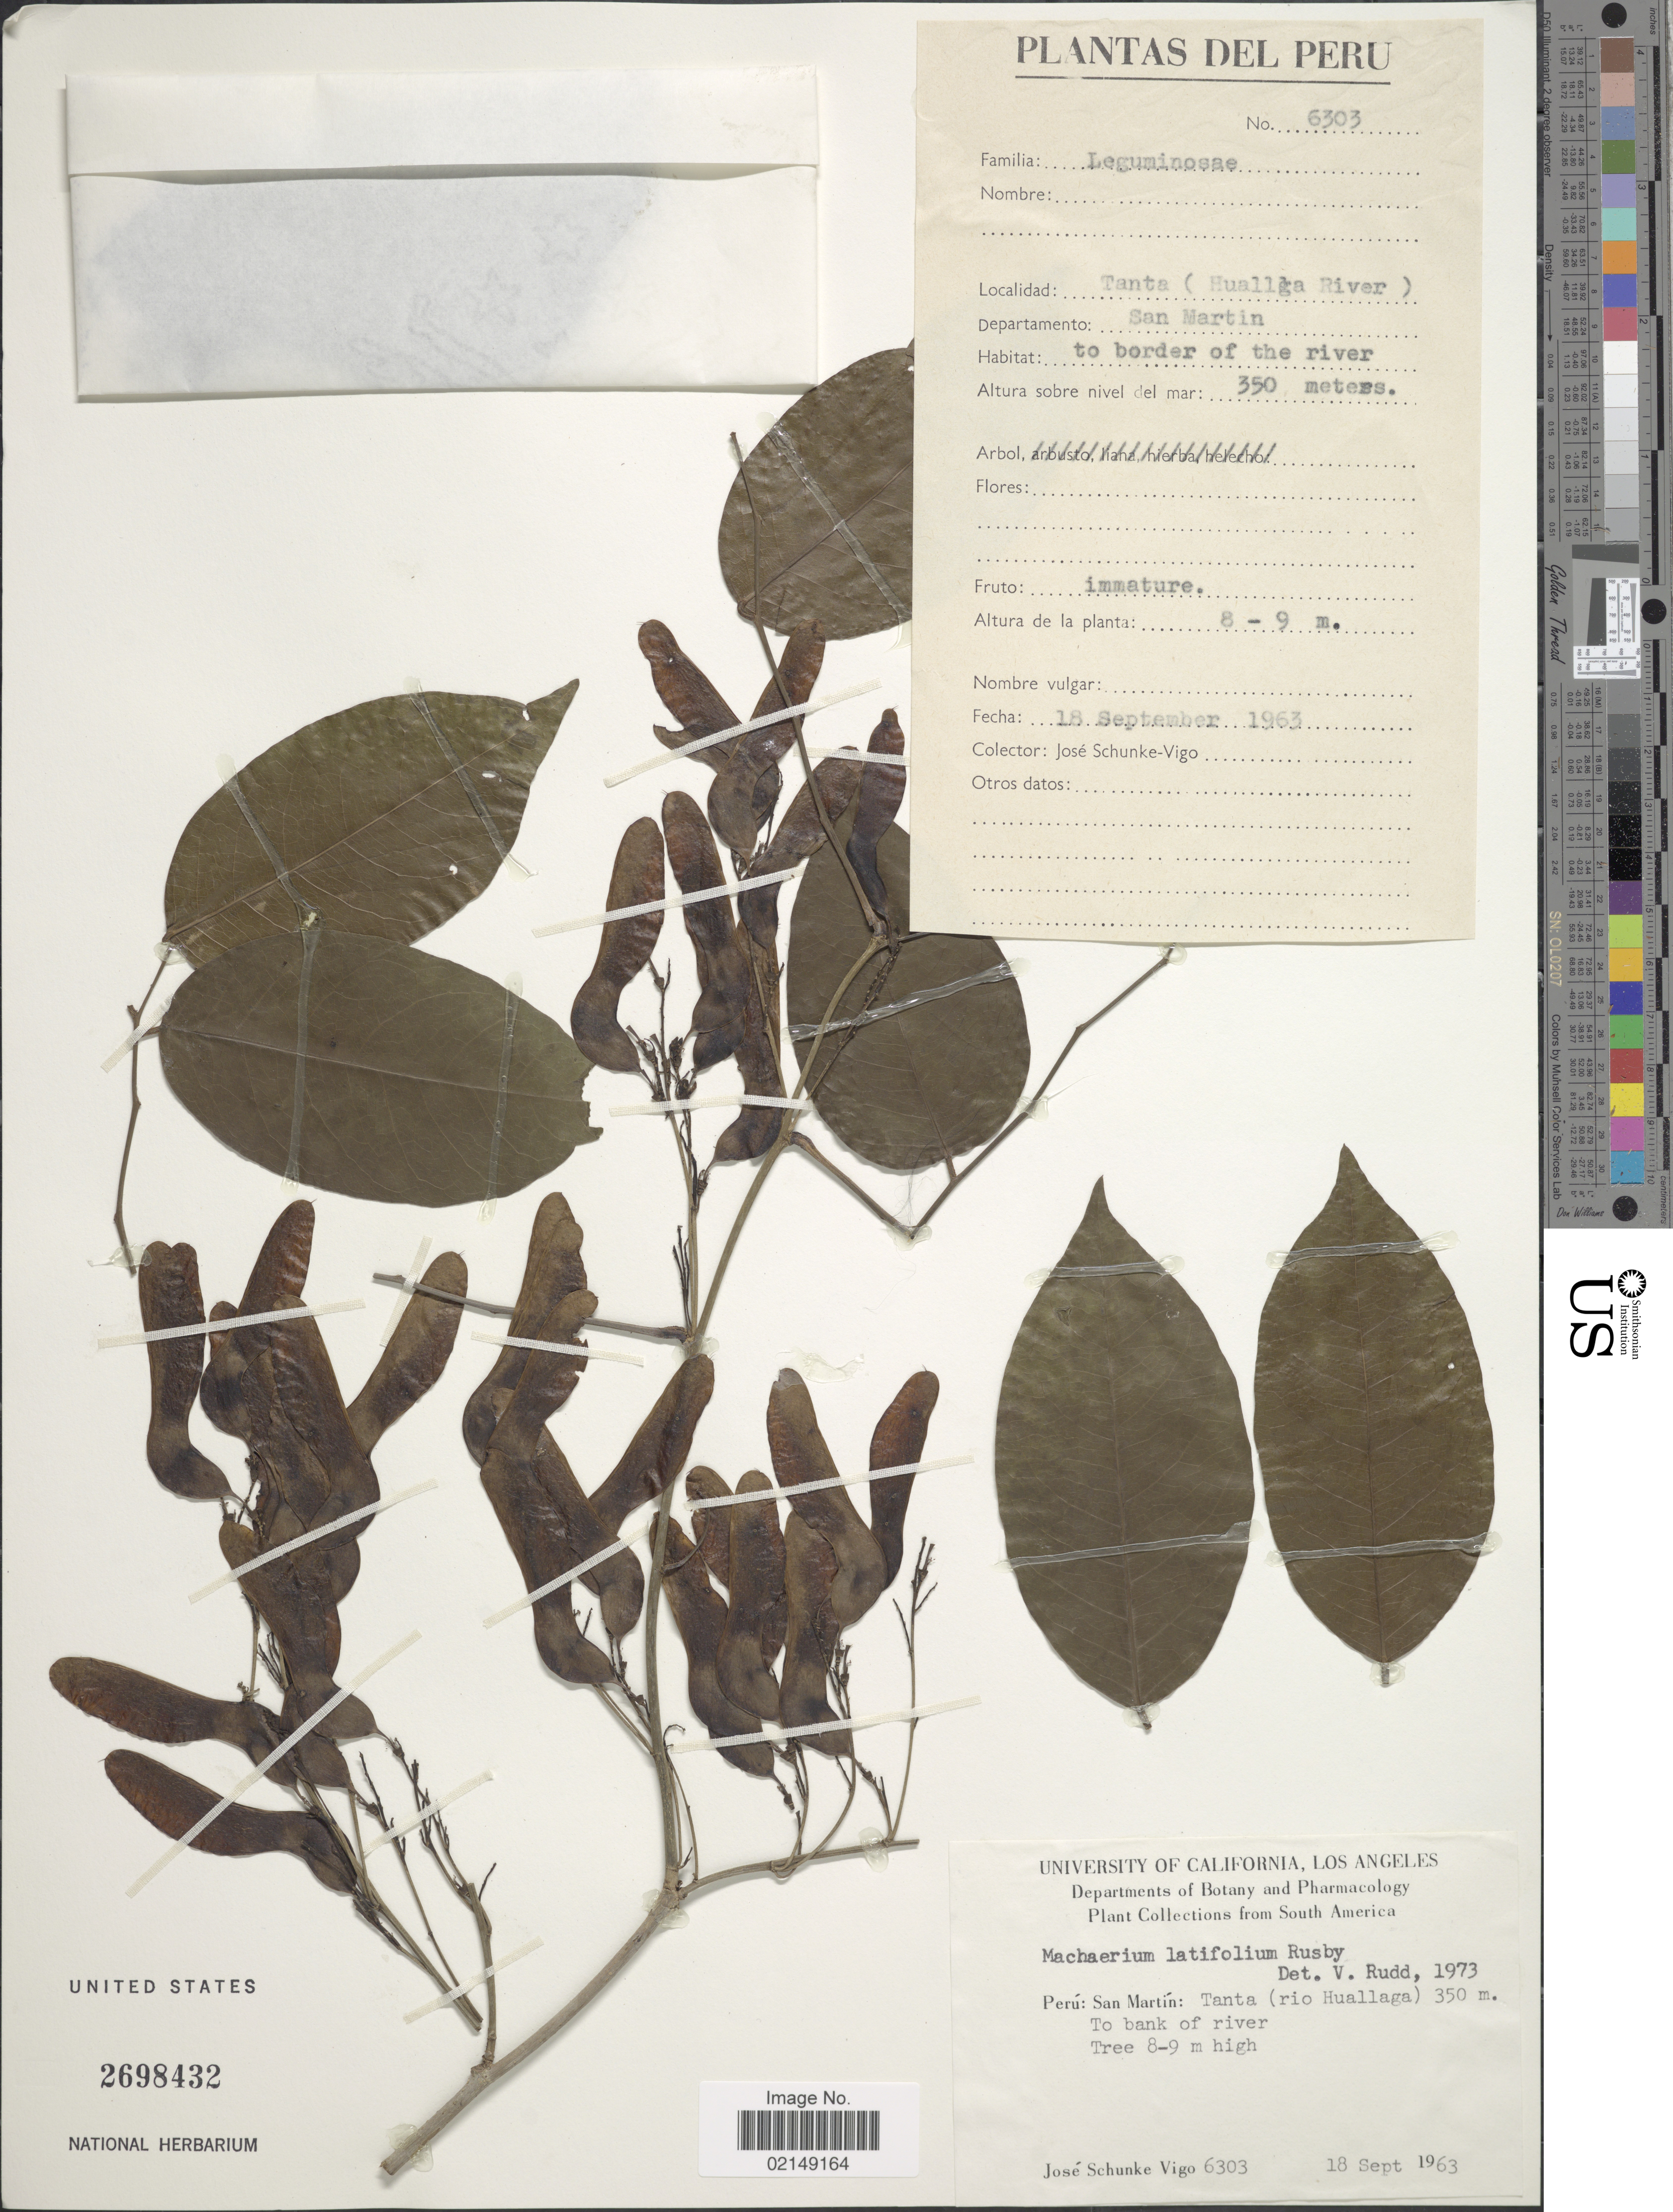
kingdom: Plantae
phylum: Tracheophyta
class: Magnoliopsida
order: Fabales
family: Fabaceae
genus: Machaerium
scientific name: Machaerium latifolium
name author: Rusby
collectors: J. Schunke Vigo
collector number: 6303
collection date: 1963-09-18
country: Peru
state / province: San Martín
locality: Tanta (rio Huallaga), to bank of river.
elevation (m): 350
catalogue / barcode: US 2698432